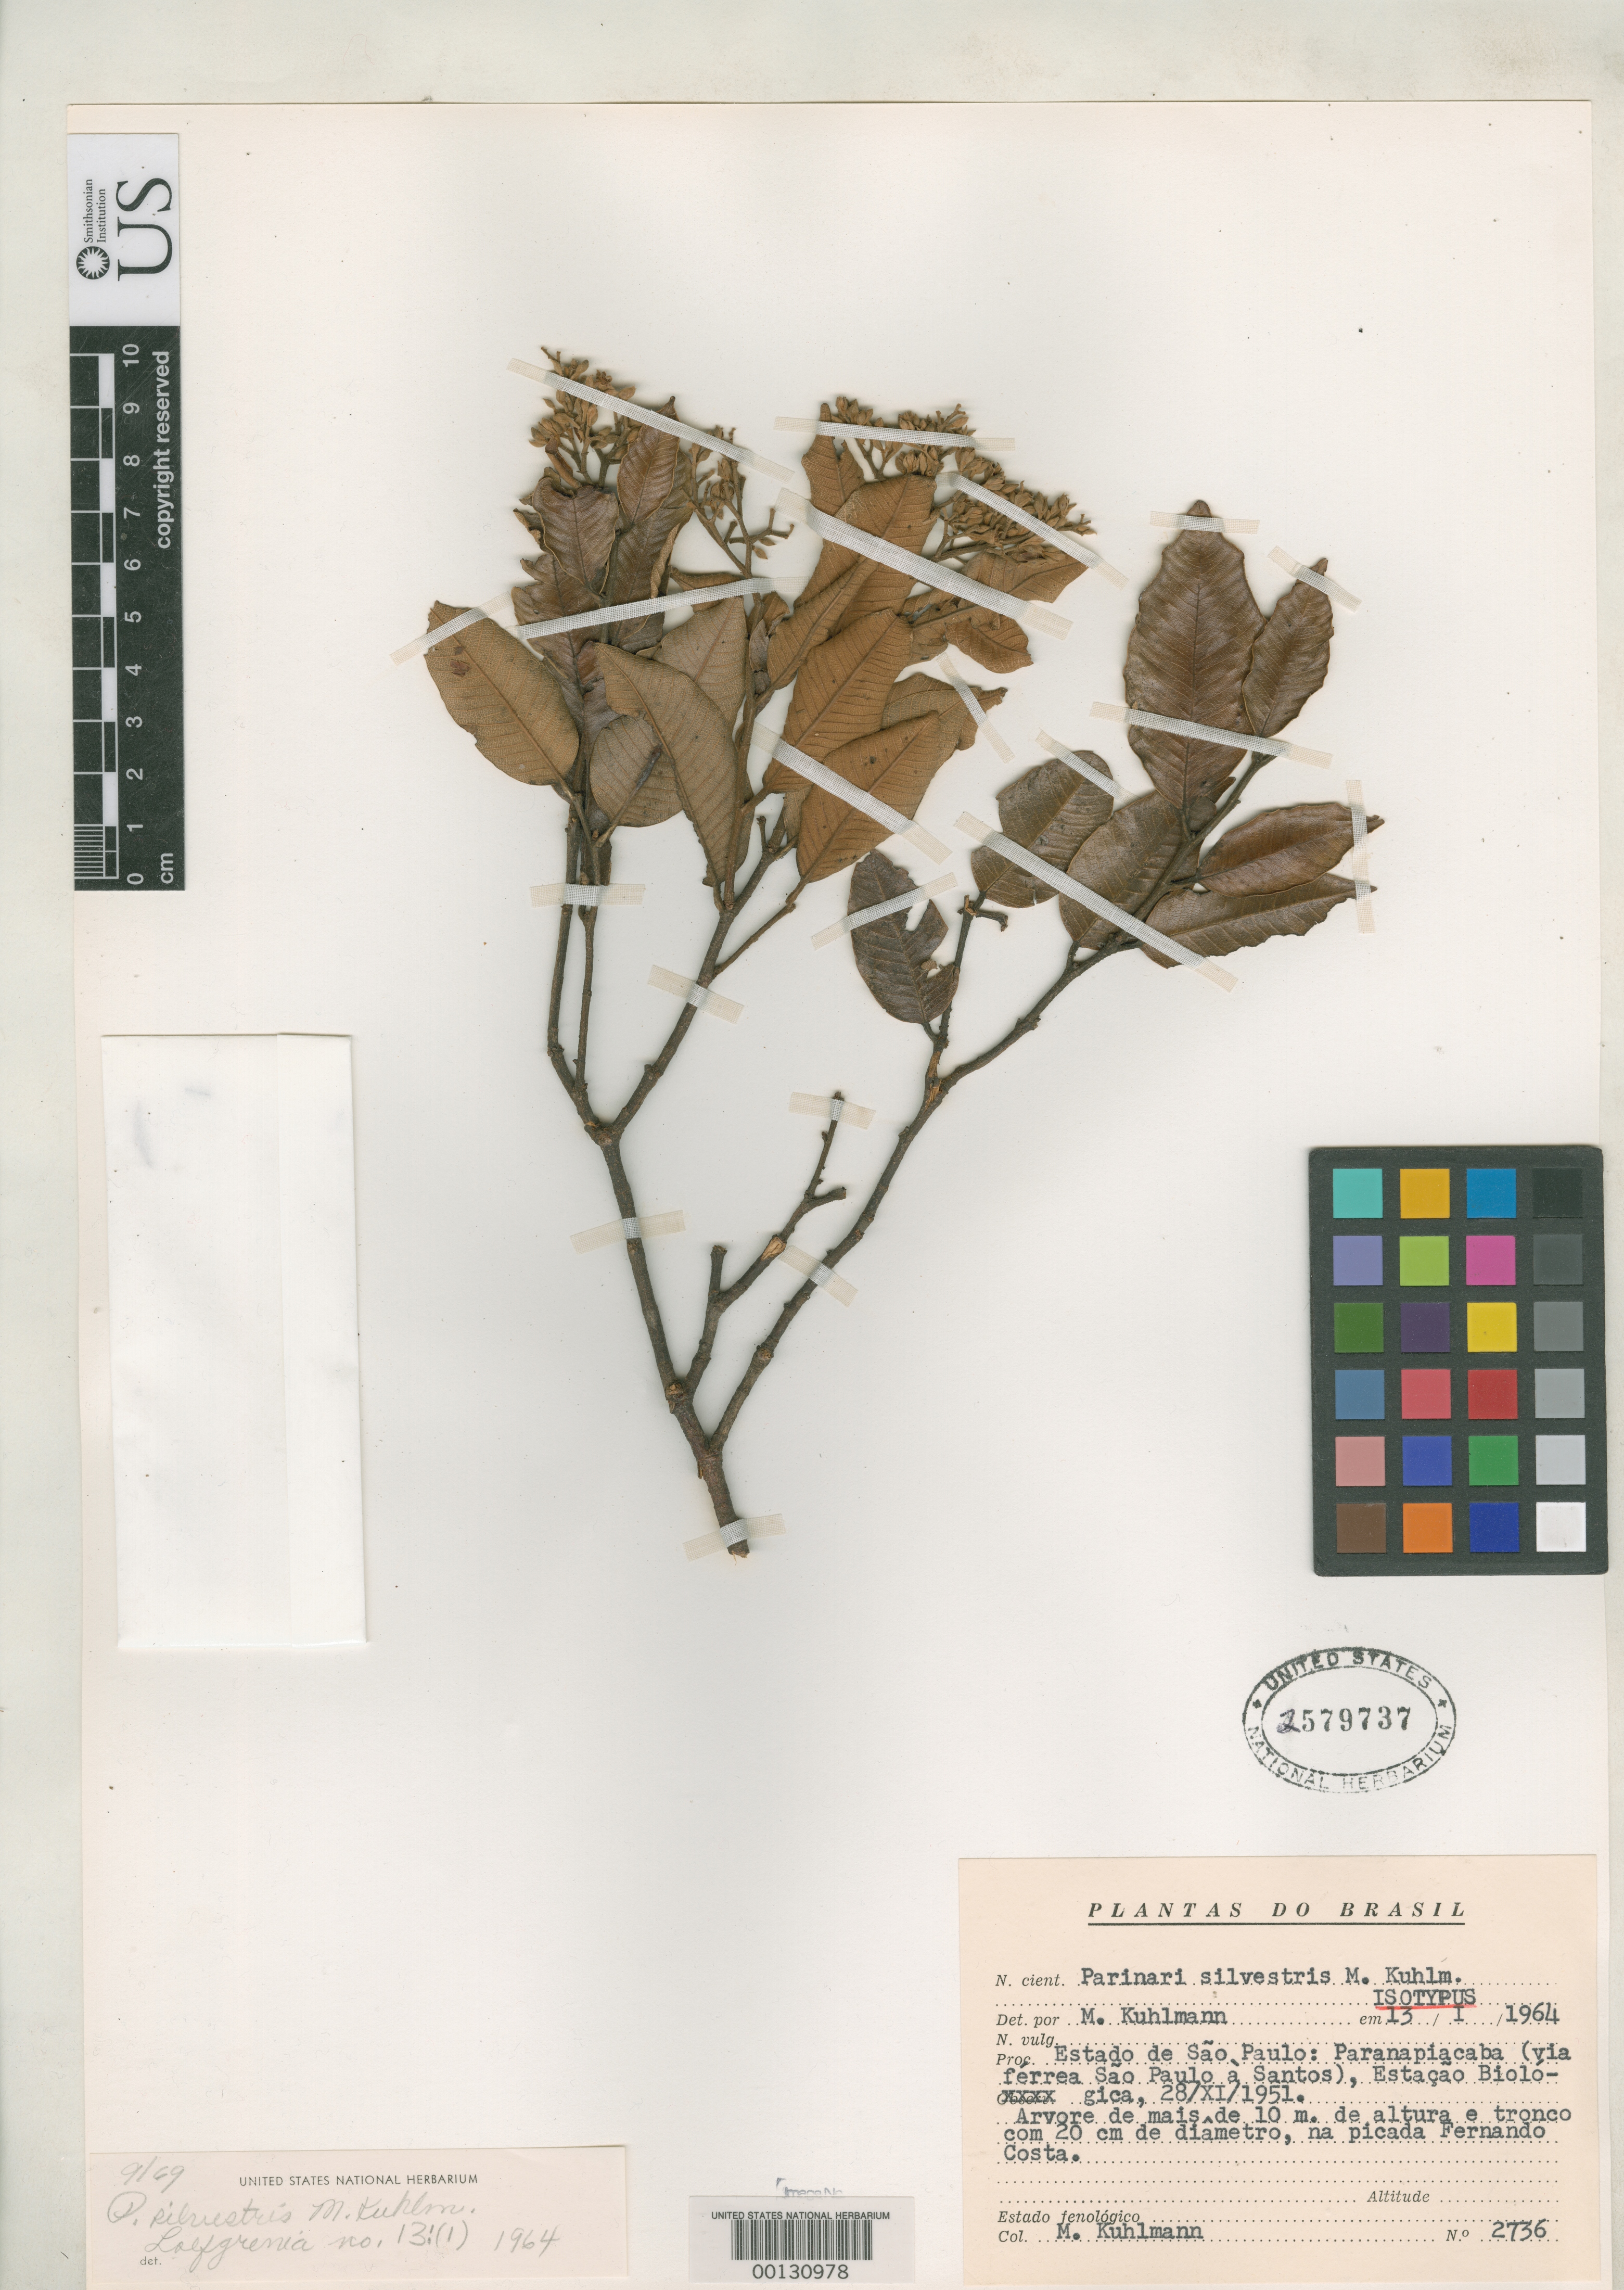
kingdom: Plantae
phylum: Tracheophyta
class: Magnoliopsida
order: Malpighiales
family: Chrysobalanaceae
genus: Parinari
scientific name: Parinari silvestris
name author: M. Kuhlm.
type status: Isotype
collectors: M. Kuhlmann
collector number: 2736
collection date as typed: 28 Nov 1951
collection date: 1951-11-28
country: Brazil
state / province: São Paulo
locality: Estacao Biologica, Para-Napiacaba.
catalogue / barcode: US 2579737